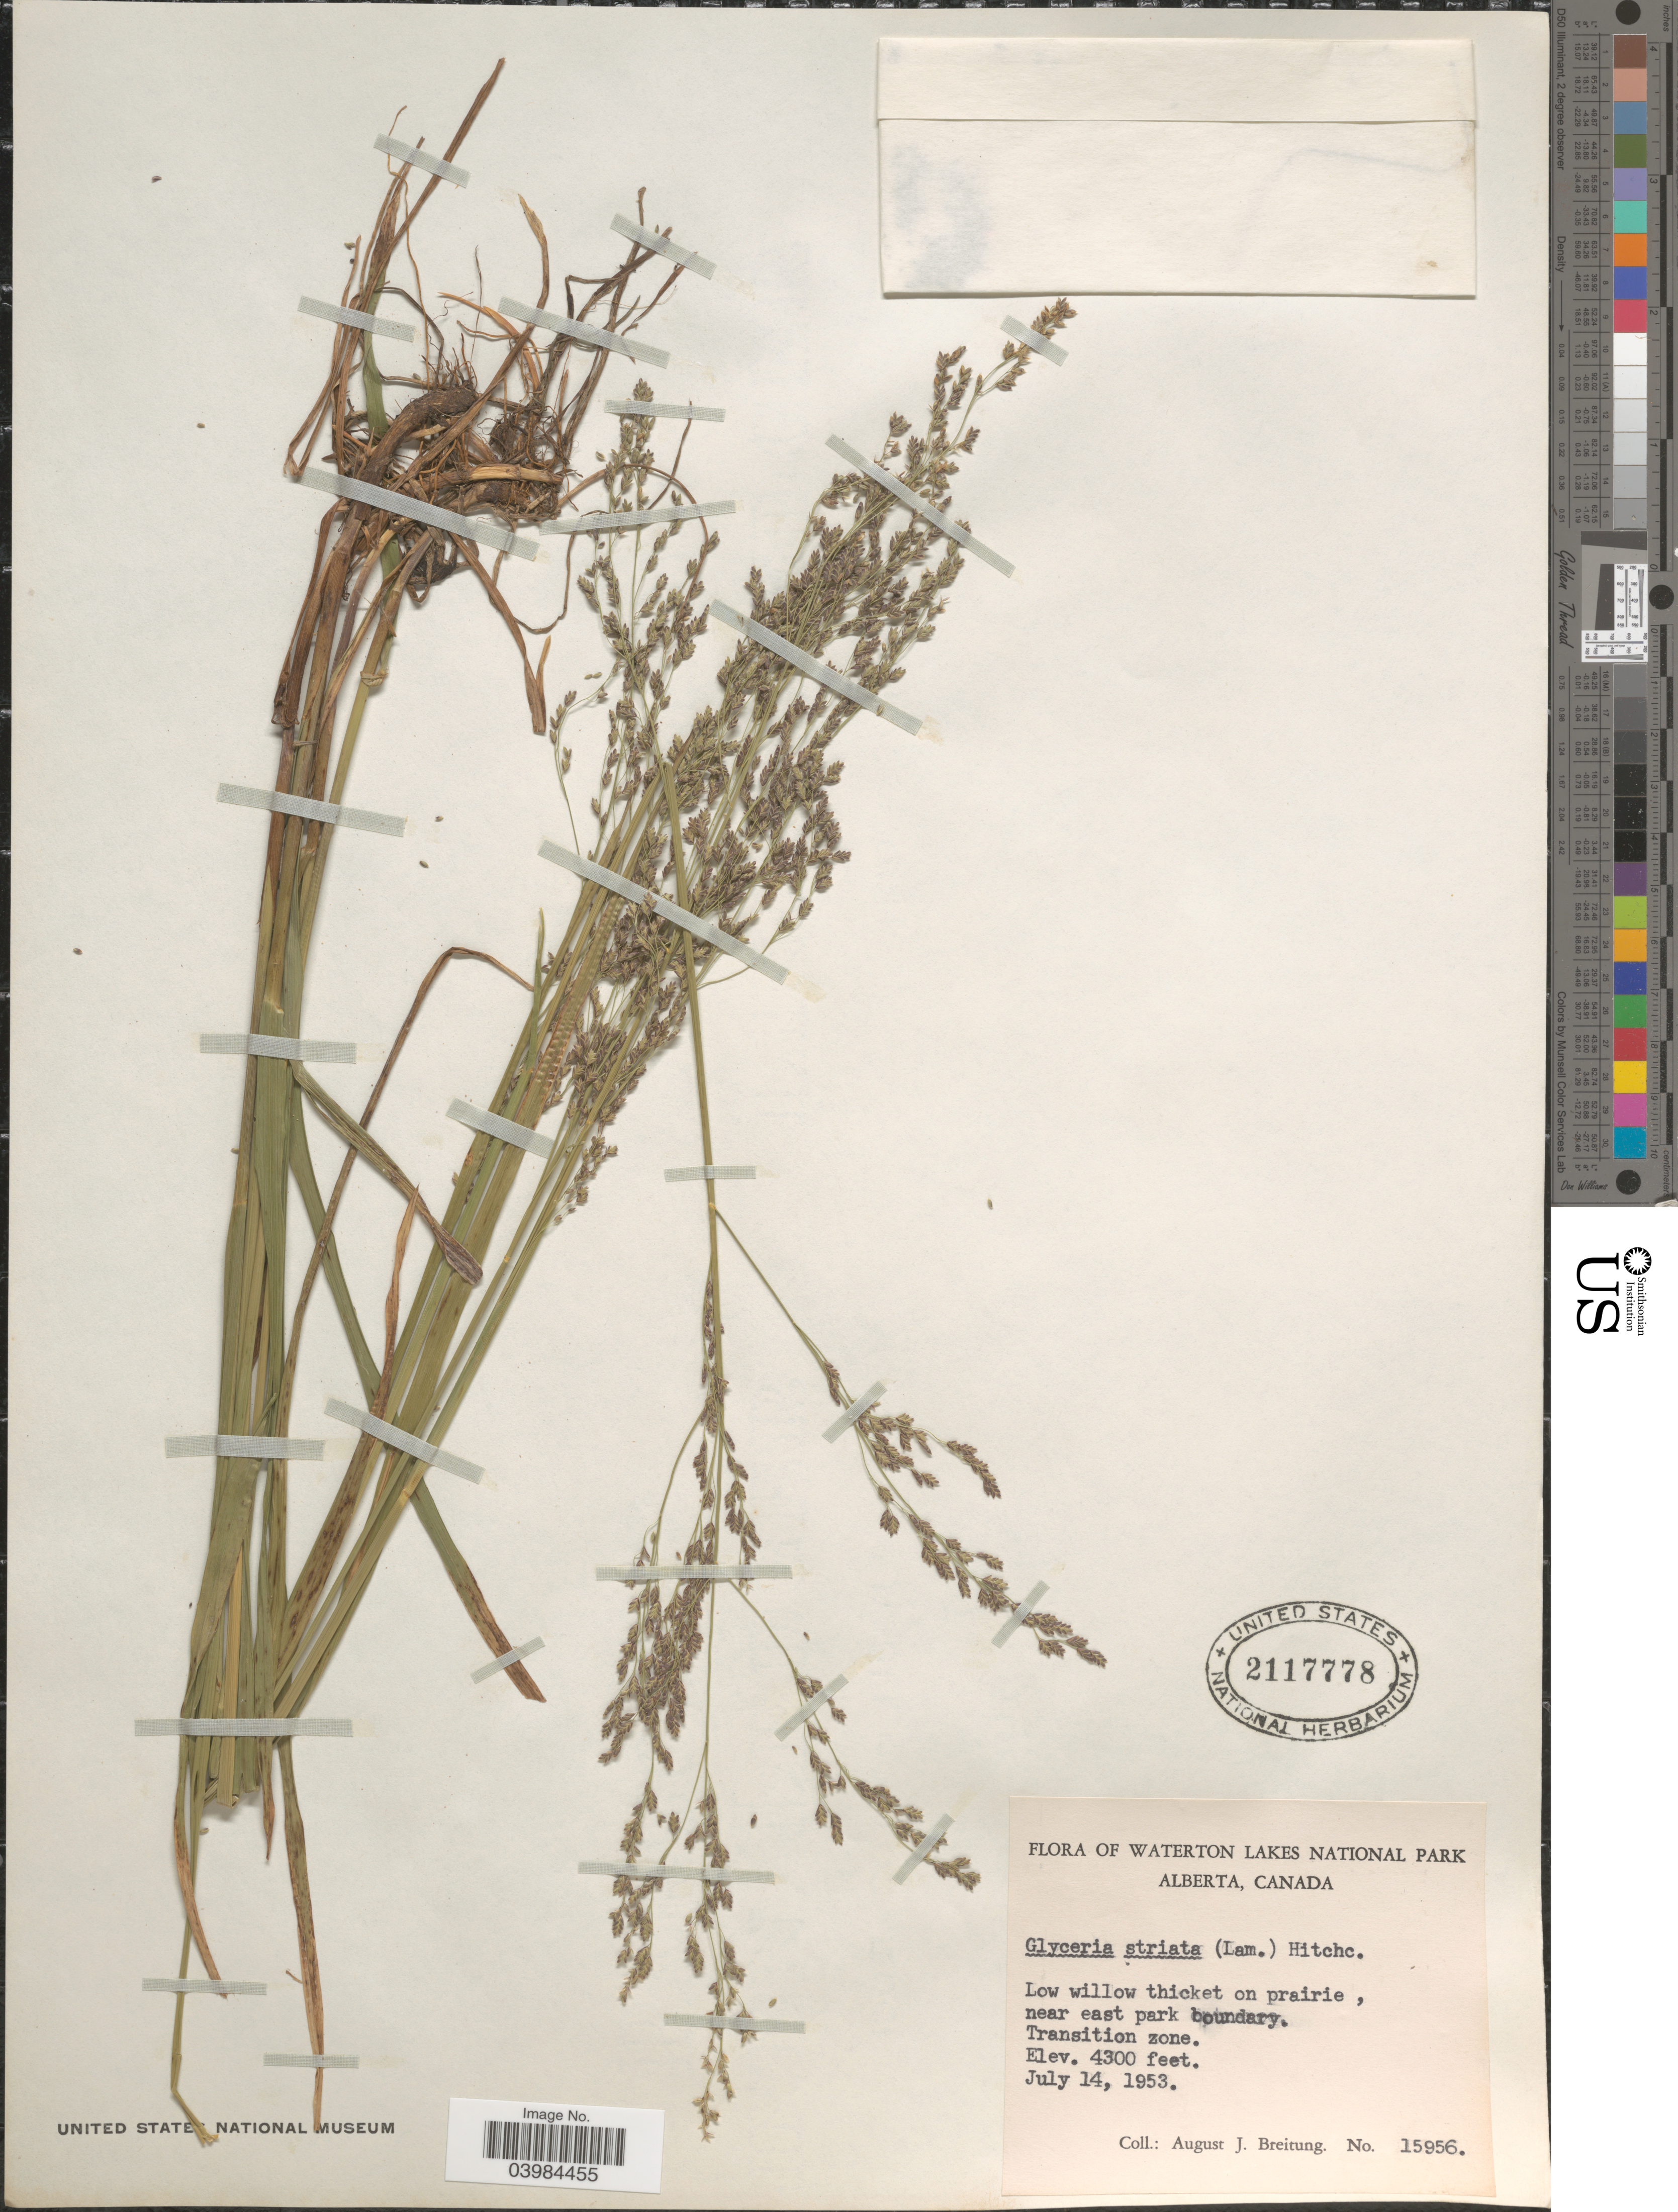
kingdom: Plantae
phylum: Tracheophyta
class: Liliopsida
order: Poales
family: Poaceae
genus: Glyceria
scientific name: Glyceria striata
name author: (Lam.) Hitchc.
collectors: A. Breitung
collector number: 15956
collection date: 1953-07-14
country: Canada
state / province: Alberta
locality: Waterton Lakes National Park. Near east park boundary. Transition zone.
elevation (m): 1311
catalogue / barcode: US 2117778